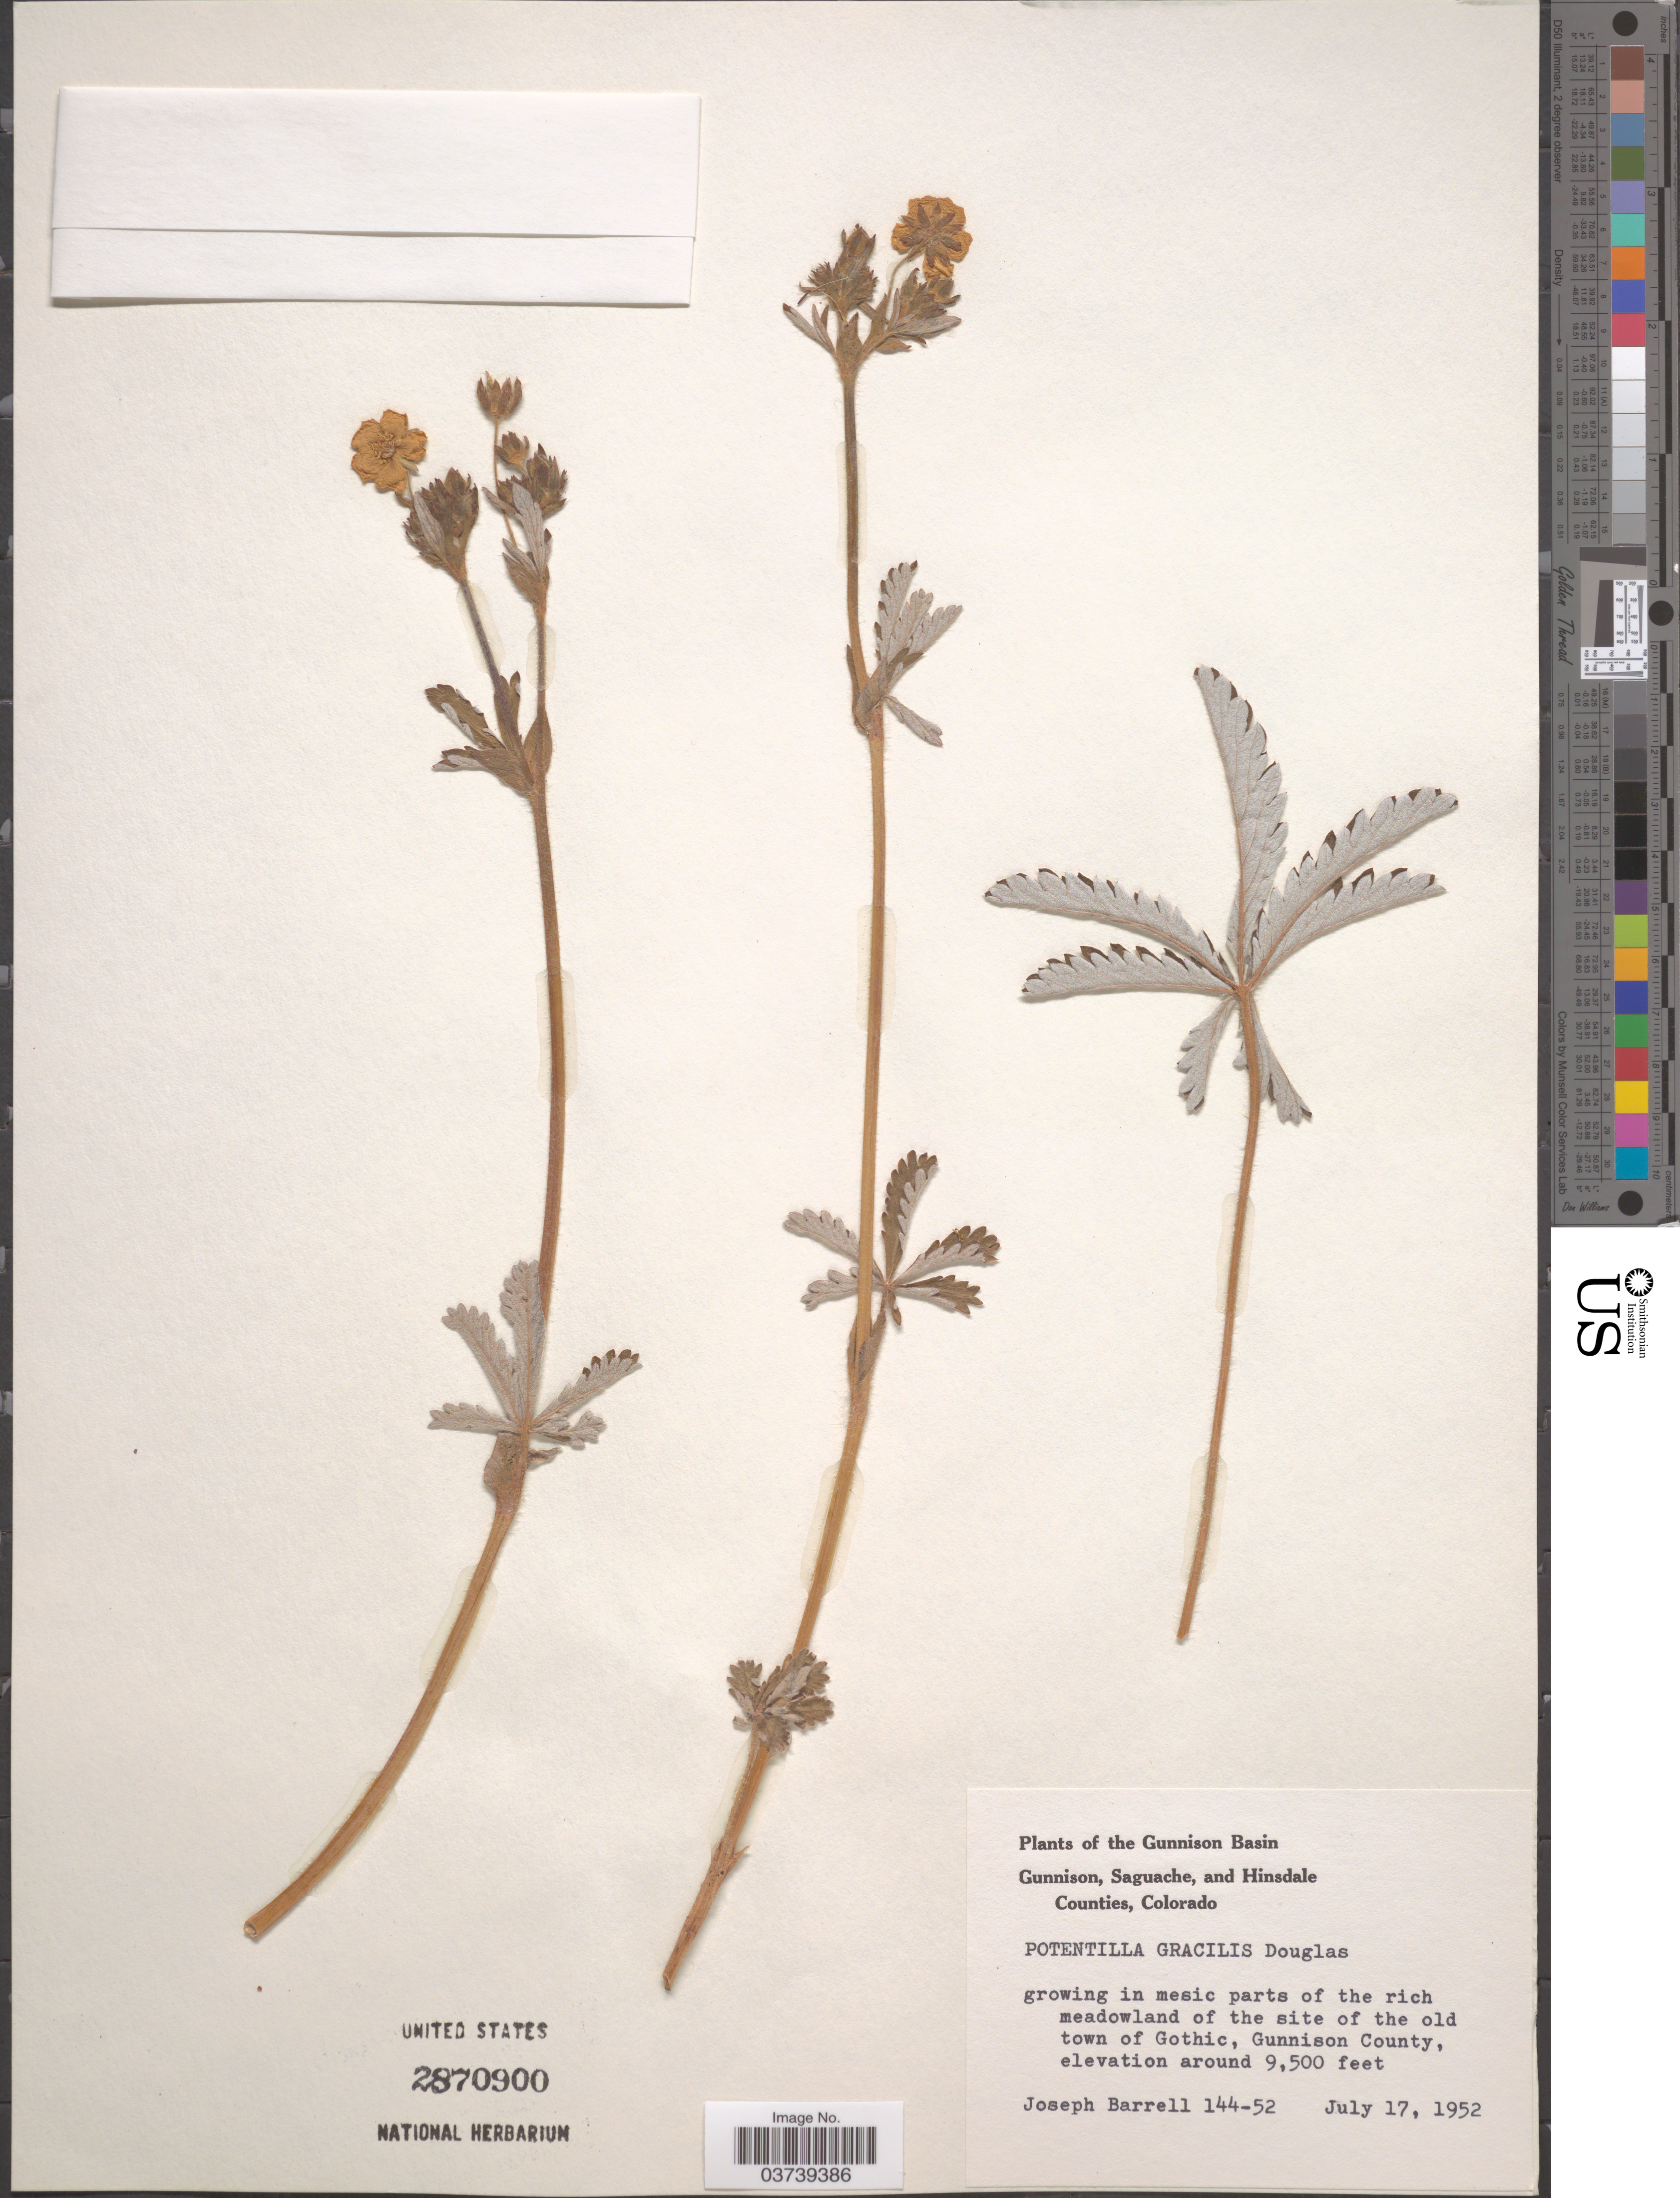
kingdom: Plantae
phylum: Tracheophyta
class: Magnoliopsida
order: Rosales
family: Rosaceae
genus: Potentilla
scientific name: Potentilla gracilis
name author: Douglas ex Hook.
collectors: J. Barrell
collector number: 144-52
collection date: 1952-07-17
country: United States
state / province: Colorado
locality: Gunnison Basin. Growing in mesic parts of the rich meadowland of the site of the old town of Gothic, Gunnison County.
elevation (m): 2896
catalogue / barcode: US 2870900